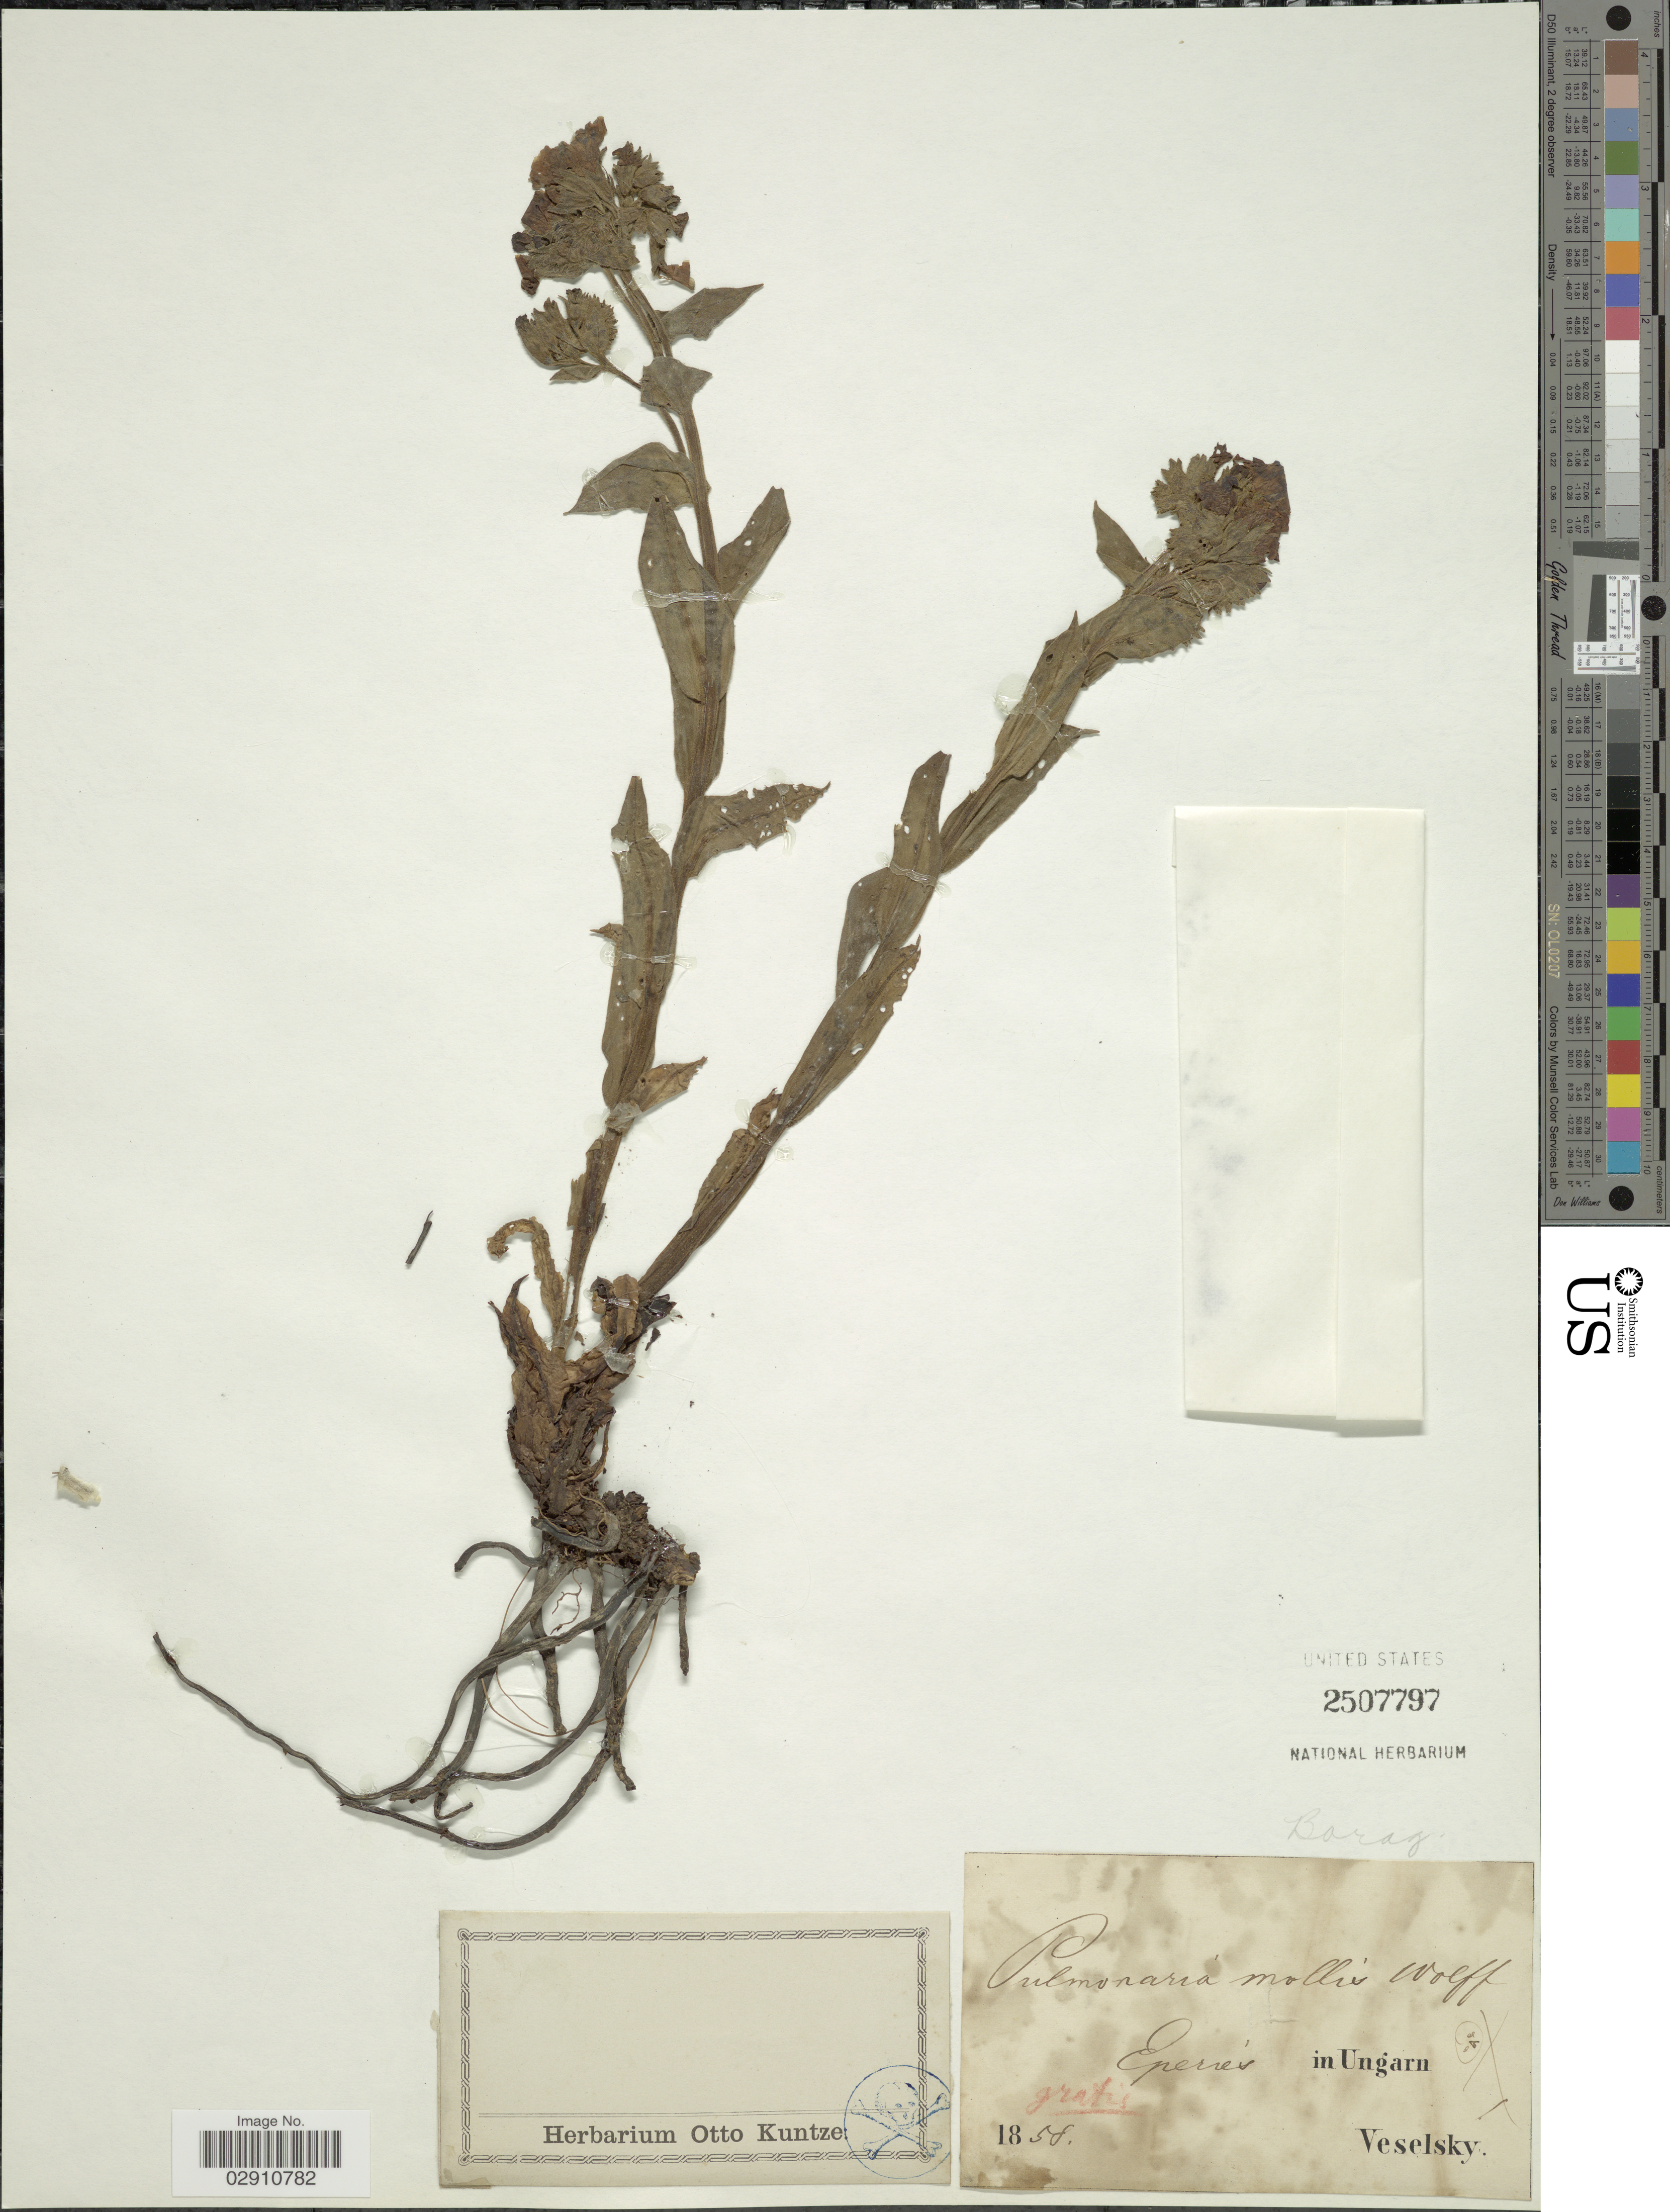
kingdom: Plantae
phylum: Tracheophyta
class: Magnoliopsida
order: Boraginales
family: Boraginaceae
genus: Pulmonaria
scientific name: Pulmonaria mollis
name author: J.F. Wolff ex Hornem.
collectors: Veselsky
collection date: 1858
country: Hungary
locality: Eperrès in Ungarn.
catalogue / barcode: US 2507797